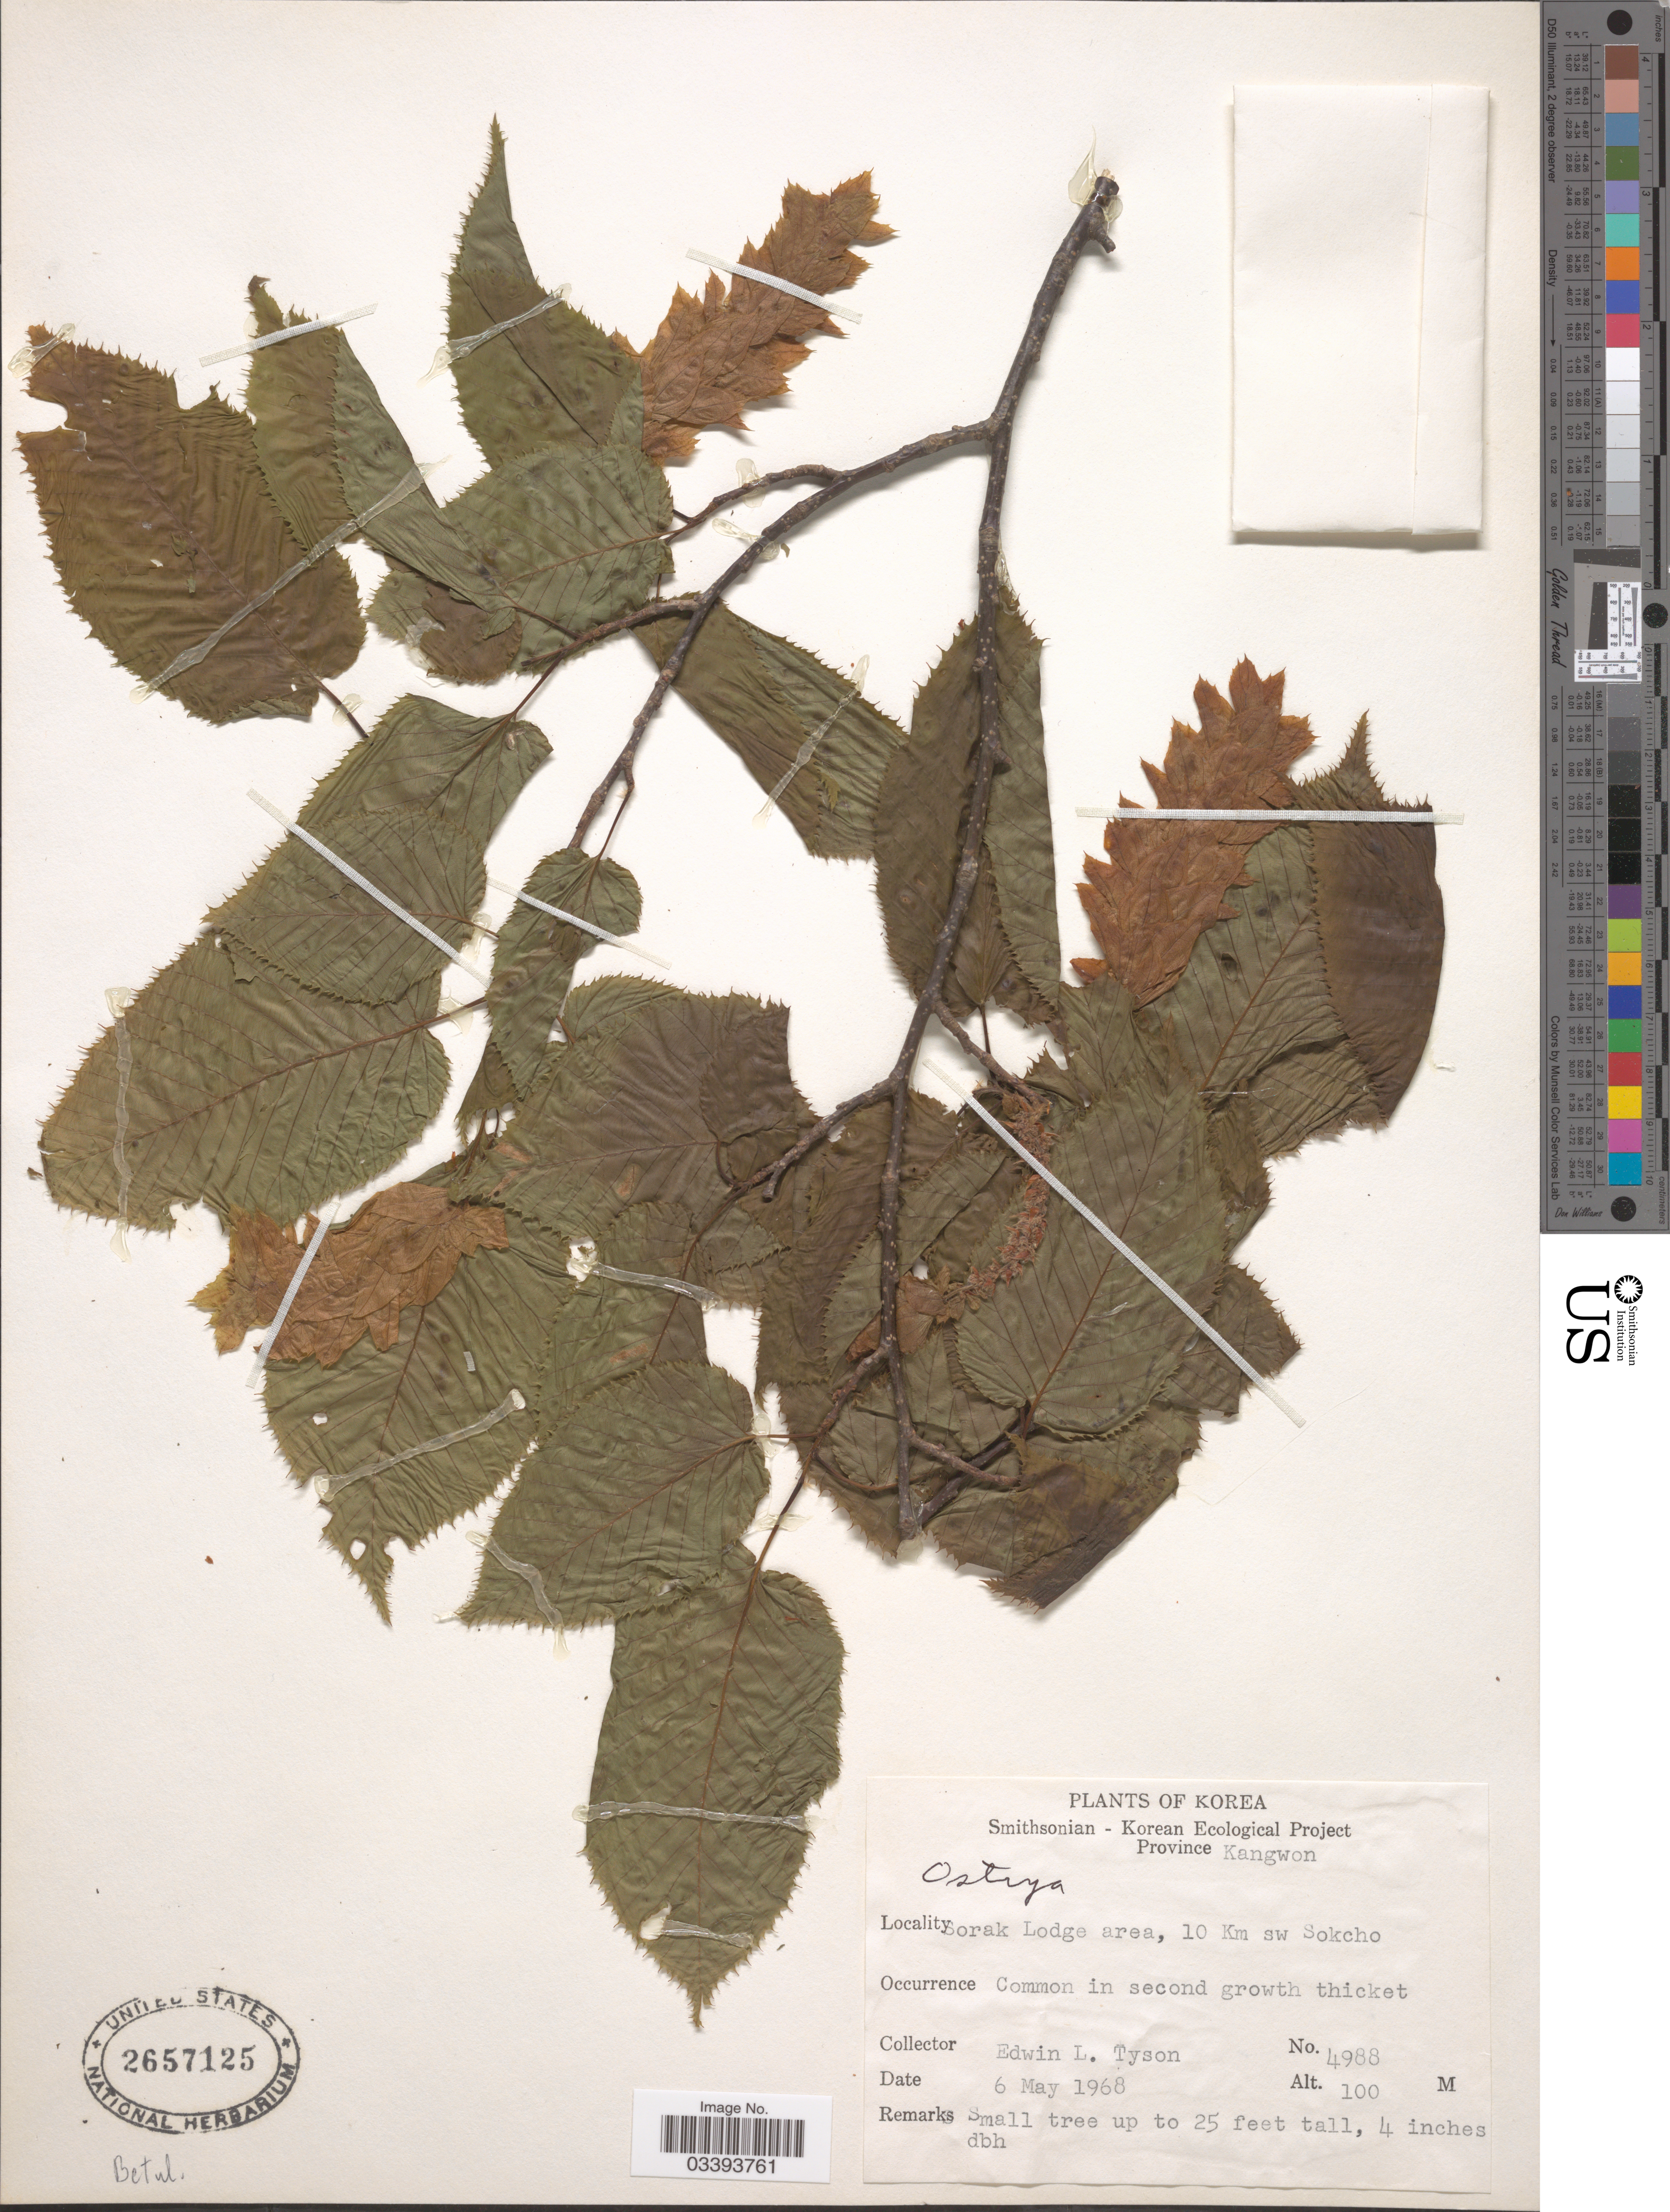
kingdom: Plantae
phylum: Tracheophyta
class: Magnoliopsida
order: Fagales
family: Betulaceae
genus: Ostrya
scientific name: Ostrya sp.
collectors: E. L. Tyson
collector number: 4988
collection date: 1968-05-06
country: North Korea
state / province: Kangwon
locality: Sorak Lodge area, 10 Km sw Sokcho. Korea.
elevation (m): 100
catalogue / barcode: US 2657125